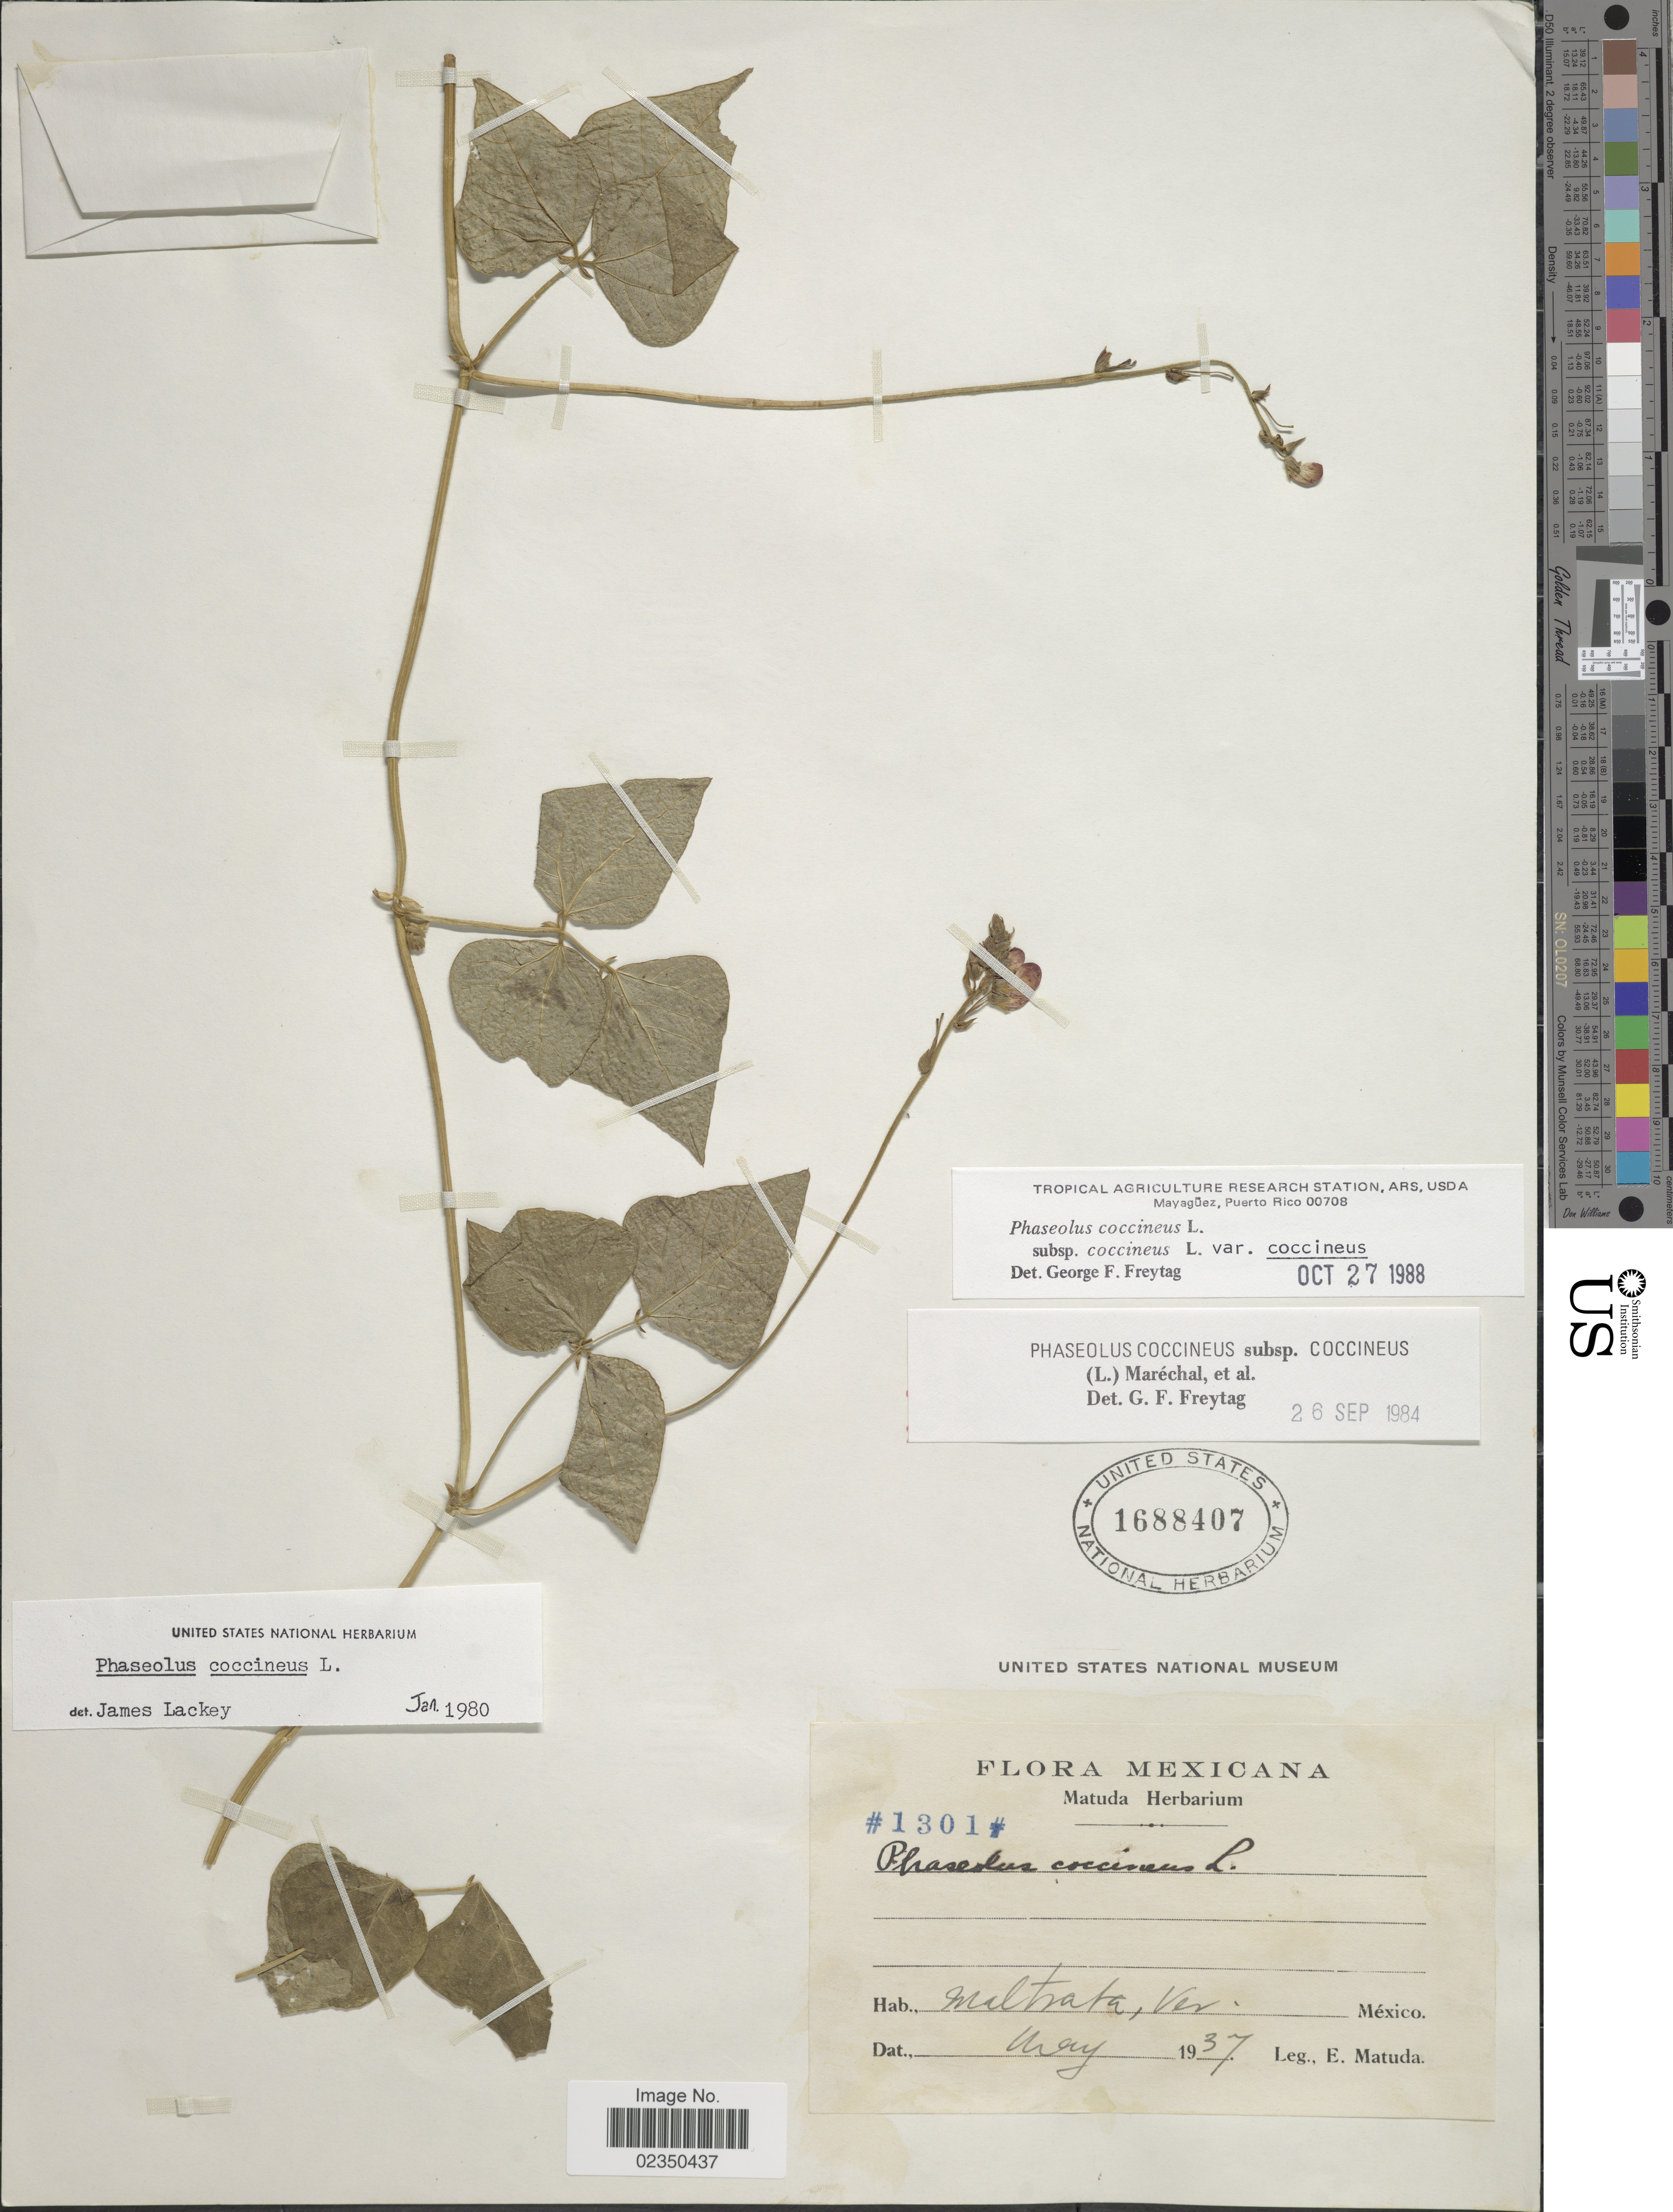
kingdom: Plantae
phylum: Tracheophyta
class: Magnoliopsida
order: Fabales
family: Fabaceae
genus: Phaseolus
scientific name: Phaseolus coccineus var. coccineus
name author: L.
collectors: E. Matuda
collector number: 1301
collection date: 1937-05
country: Mexico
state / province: Veracruz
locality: Maltrata, Ver.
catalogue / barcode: US 1688407